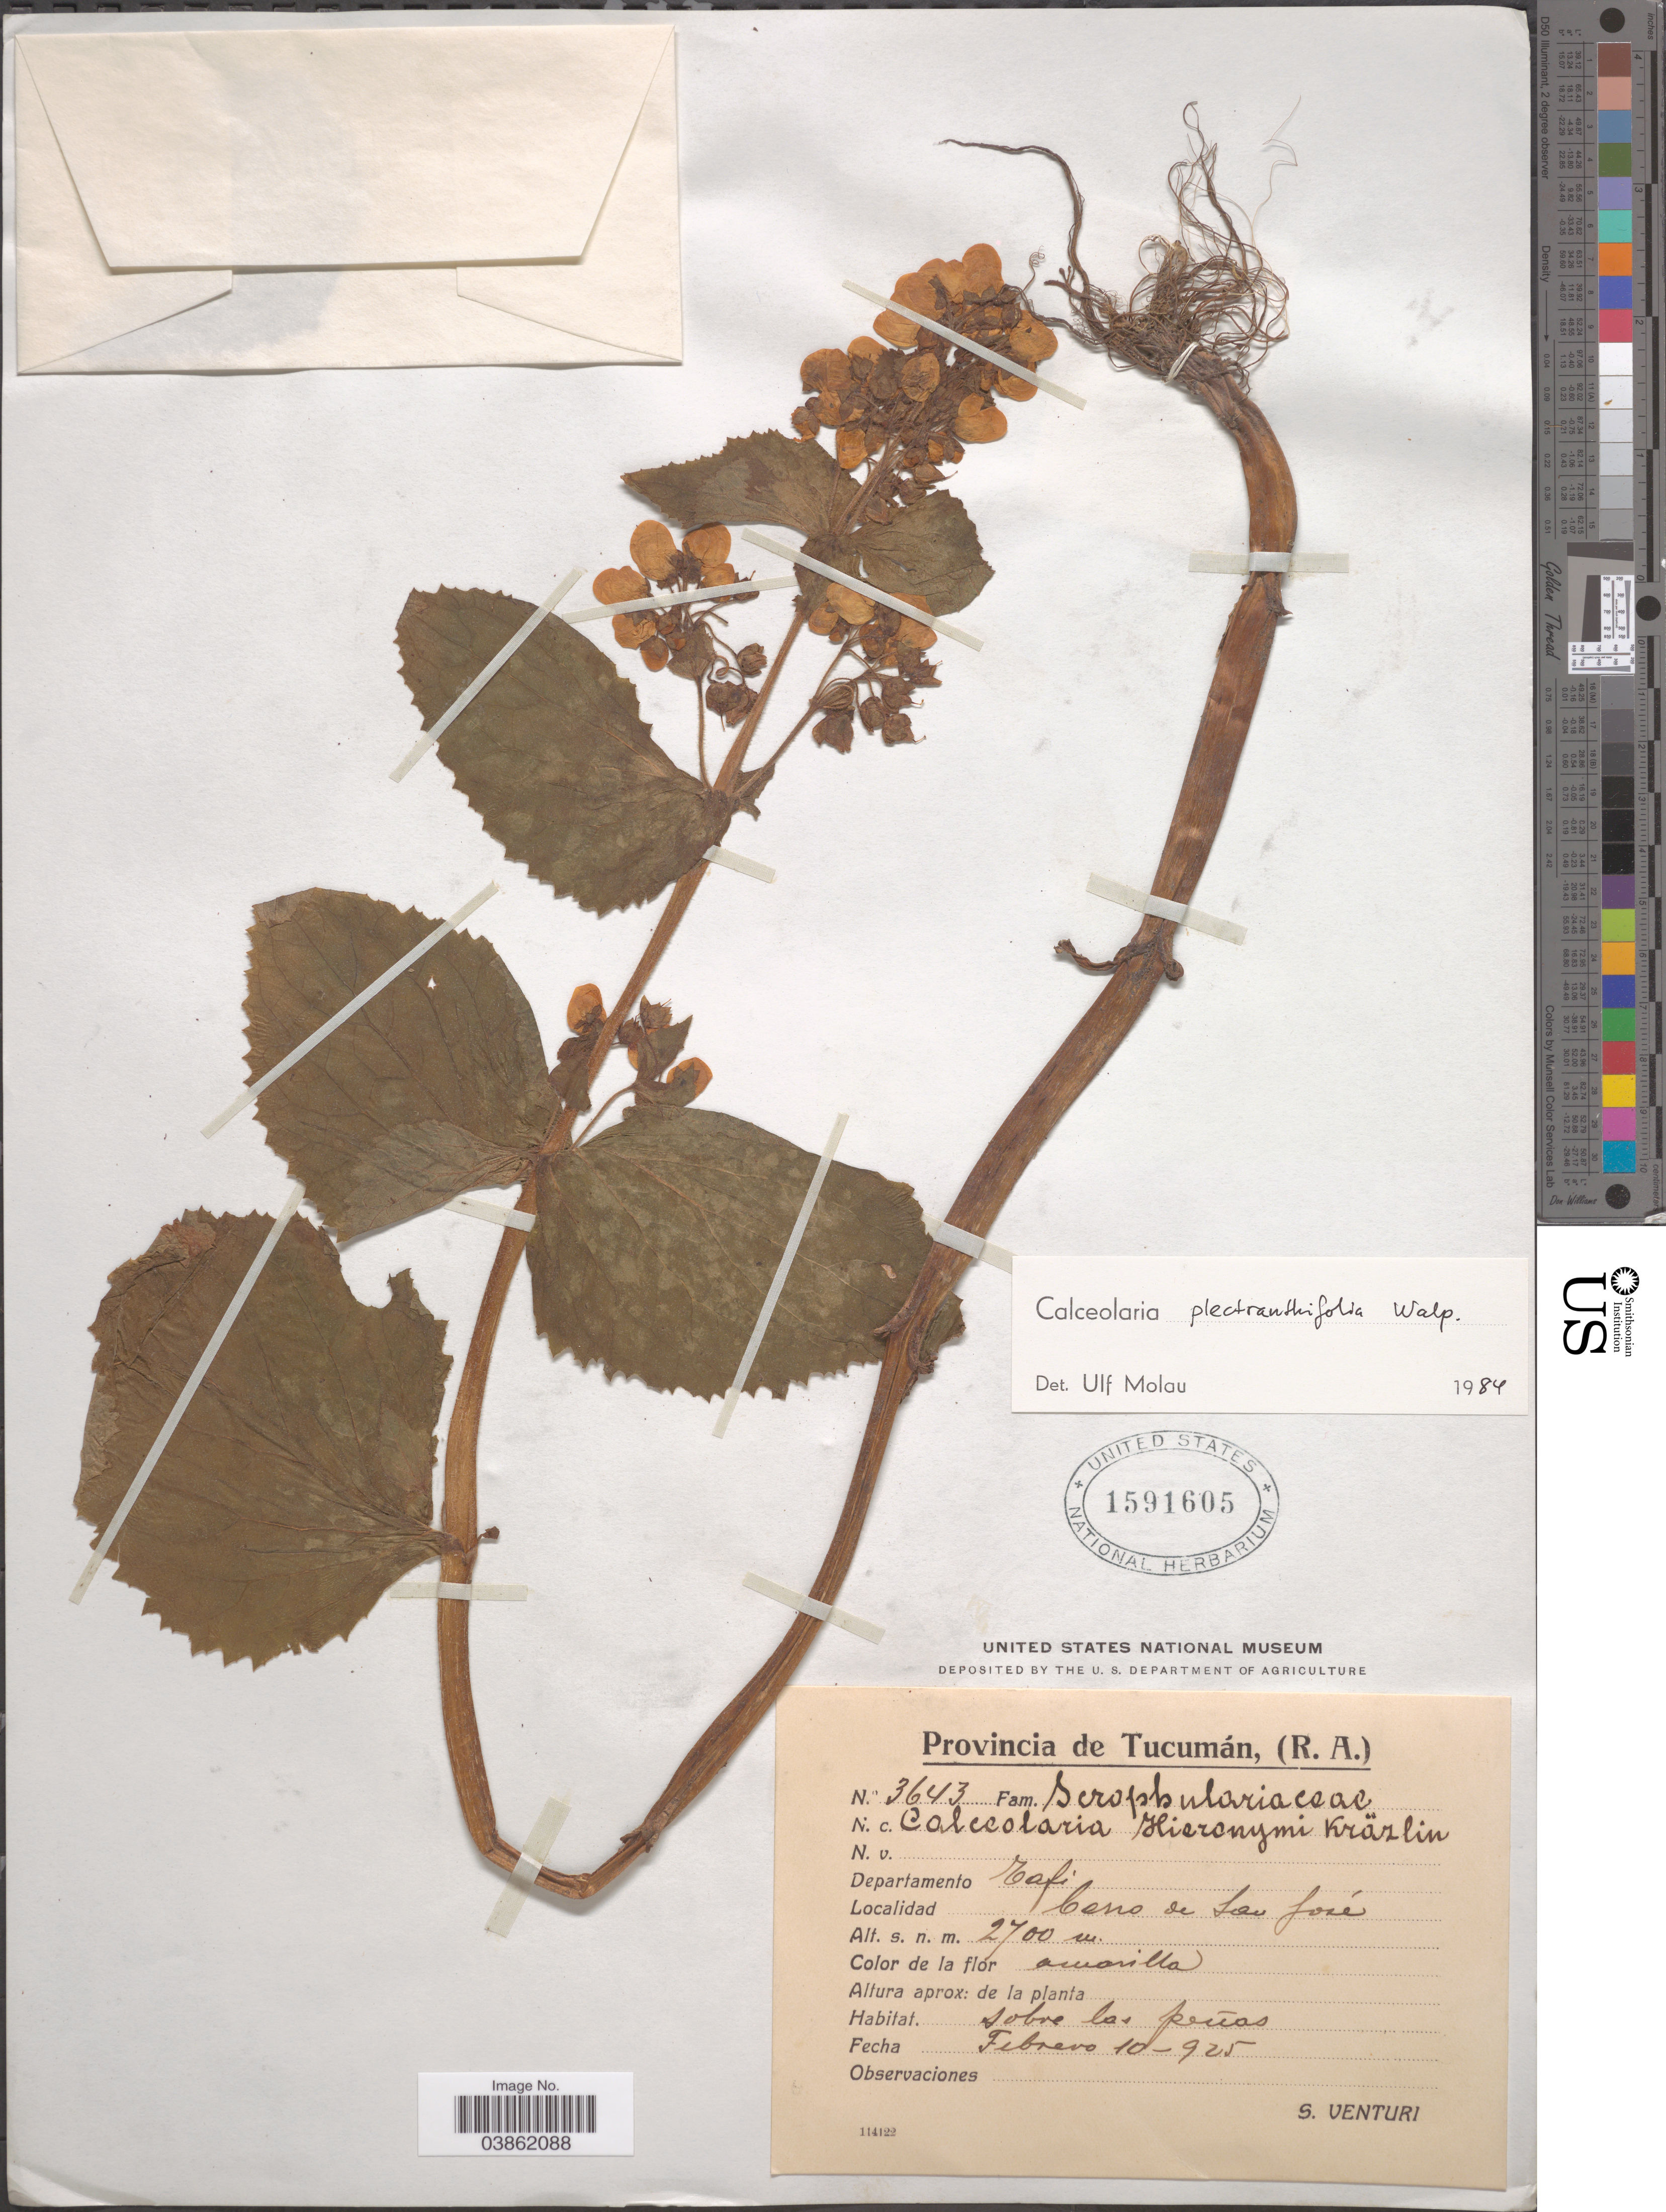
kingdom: Plantae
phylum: Tracheophyta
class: Magnoliopsida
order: Lamiales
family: Calceolariaceae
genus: Calceolaria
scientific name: Calceolaria plectranthifolia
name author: Walp.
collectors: S. Venturi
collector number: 3643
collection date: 1925-02-10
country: Argentina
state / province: Tucuman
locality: Departamento Tafi. Cerro de San José.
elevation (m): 2700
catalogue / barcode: US 1591605